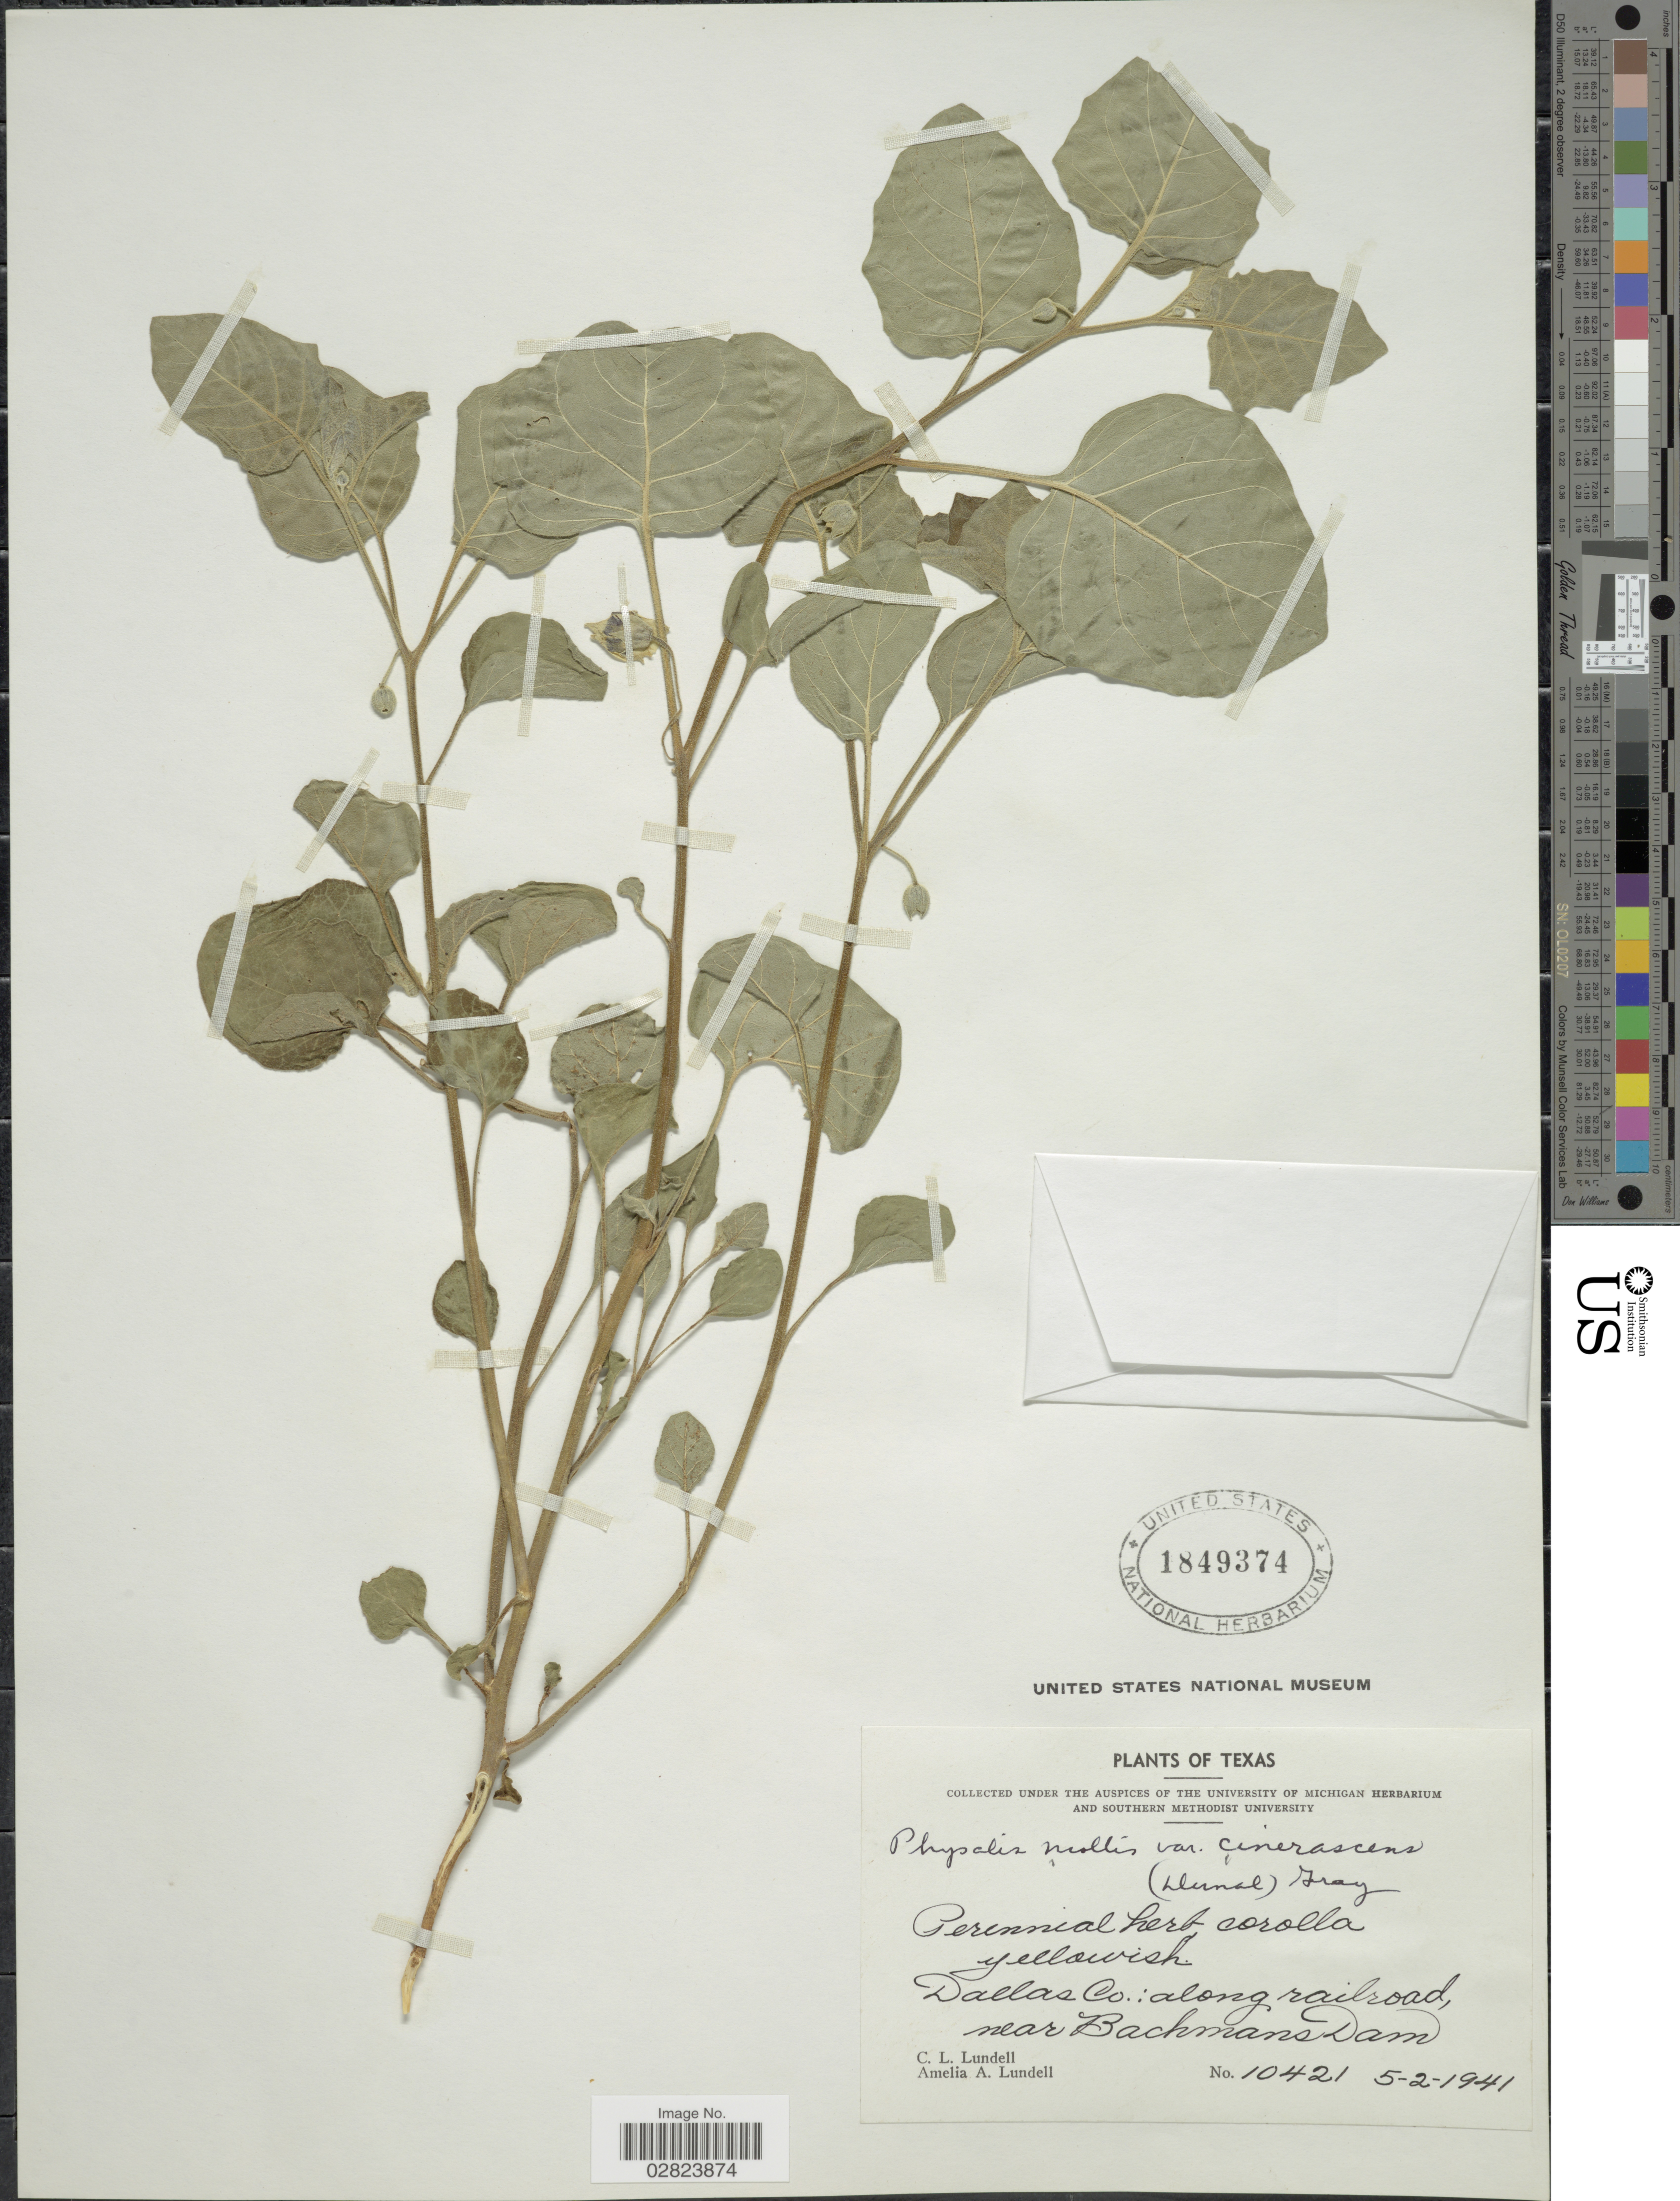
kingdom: Plantae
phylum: Tracheophyta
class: Magnoliopsida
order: Solanales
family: Solanaceae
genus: Physalis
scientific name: Physalis mollis var. cinerascens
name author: (Dunal) A. Gray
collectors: C. L. Lundell & A. A. Lundell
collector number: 10421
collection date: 1941-05-02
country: United States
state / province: Texas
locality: Dallas Co.: along railroad, near Bachmans Dam.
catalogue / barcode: US 1849374